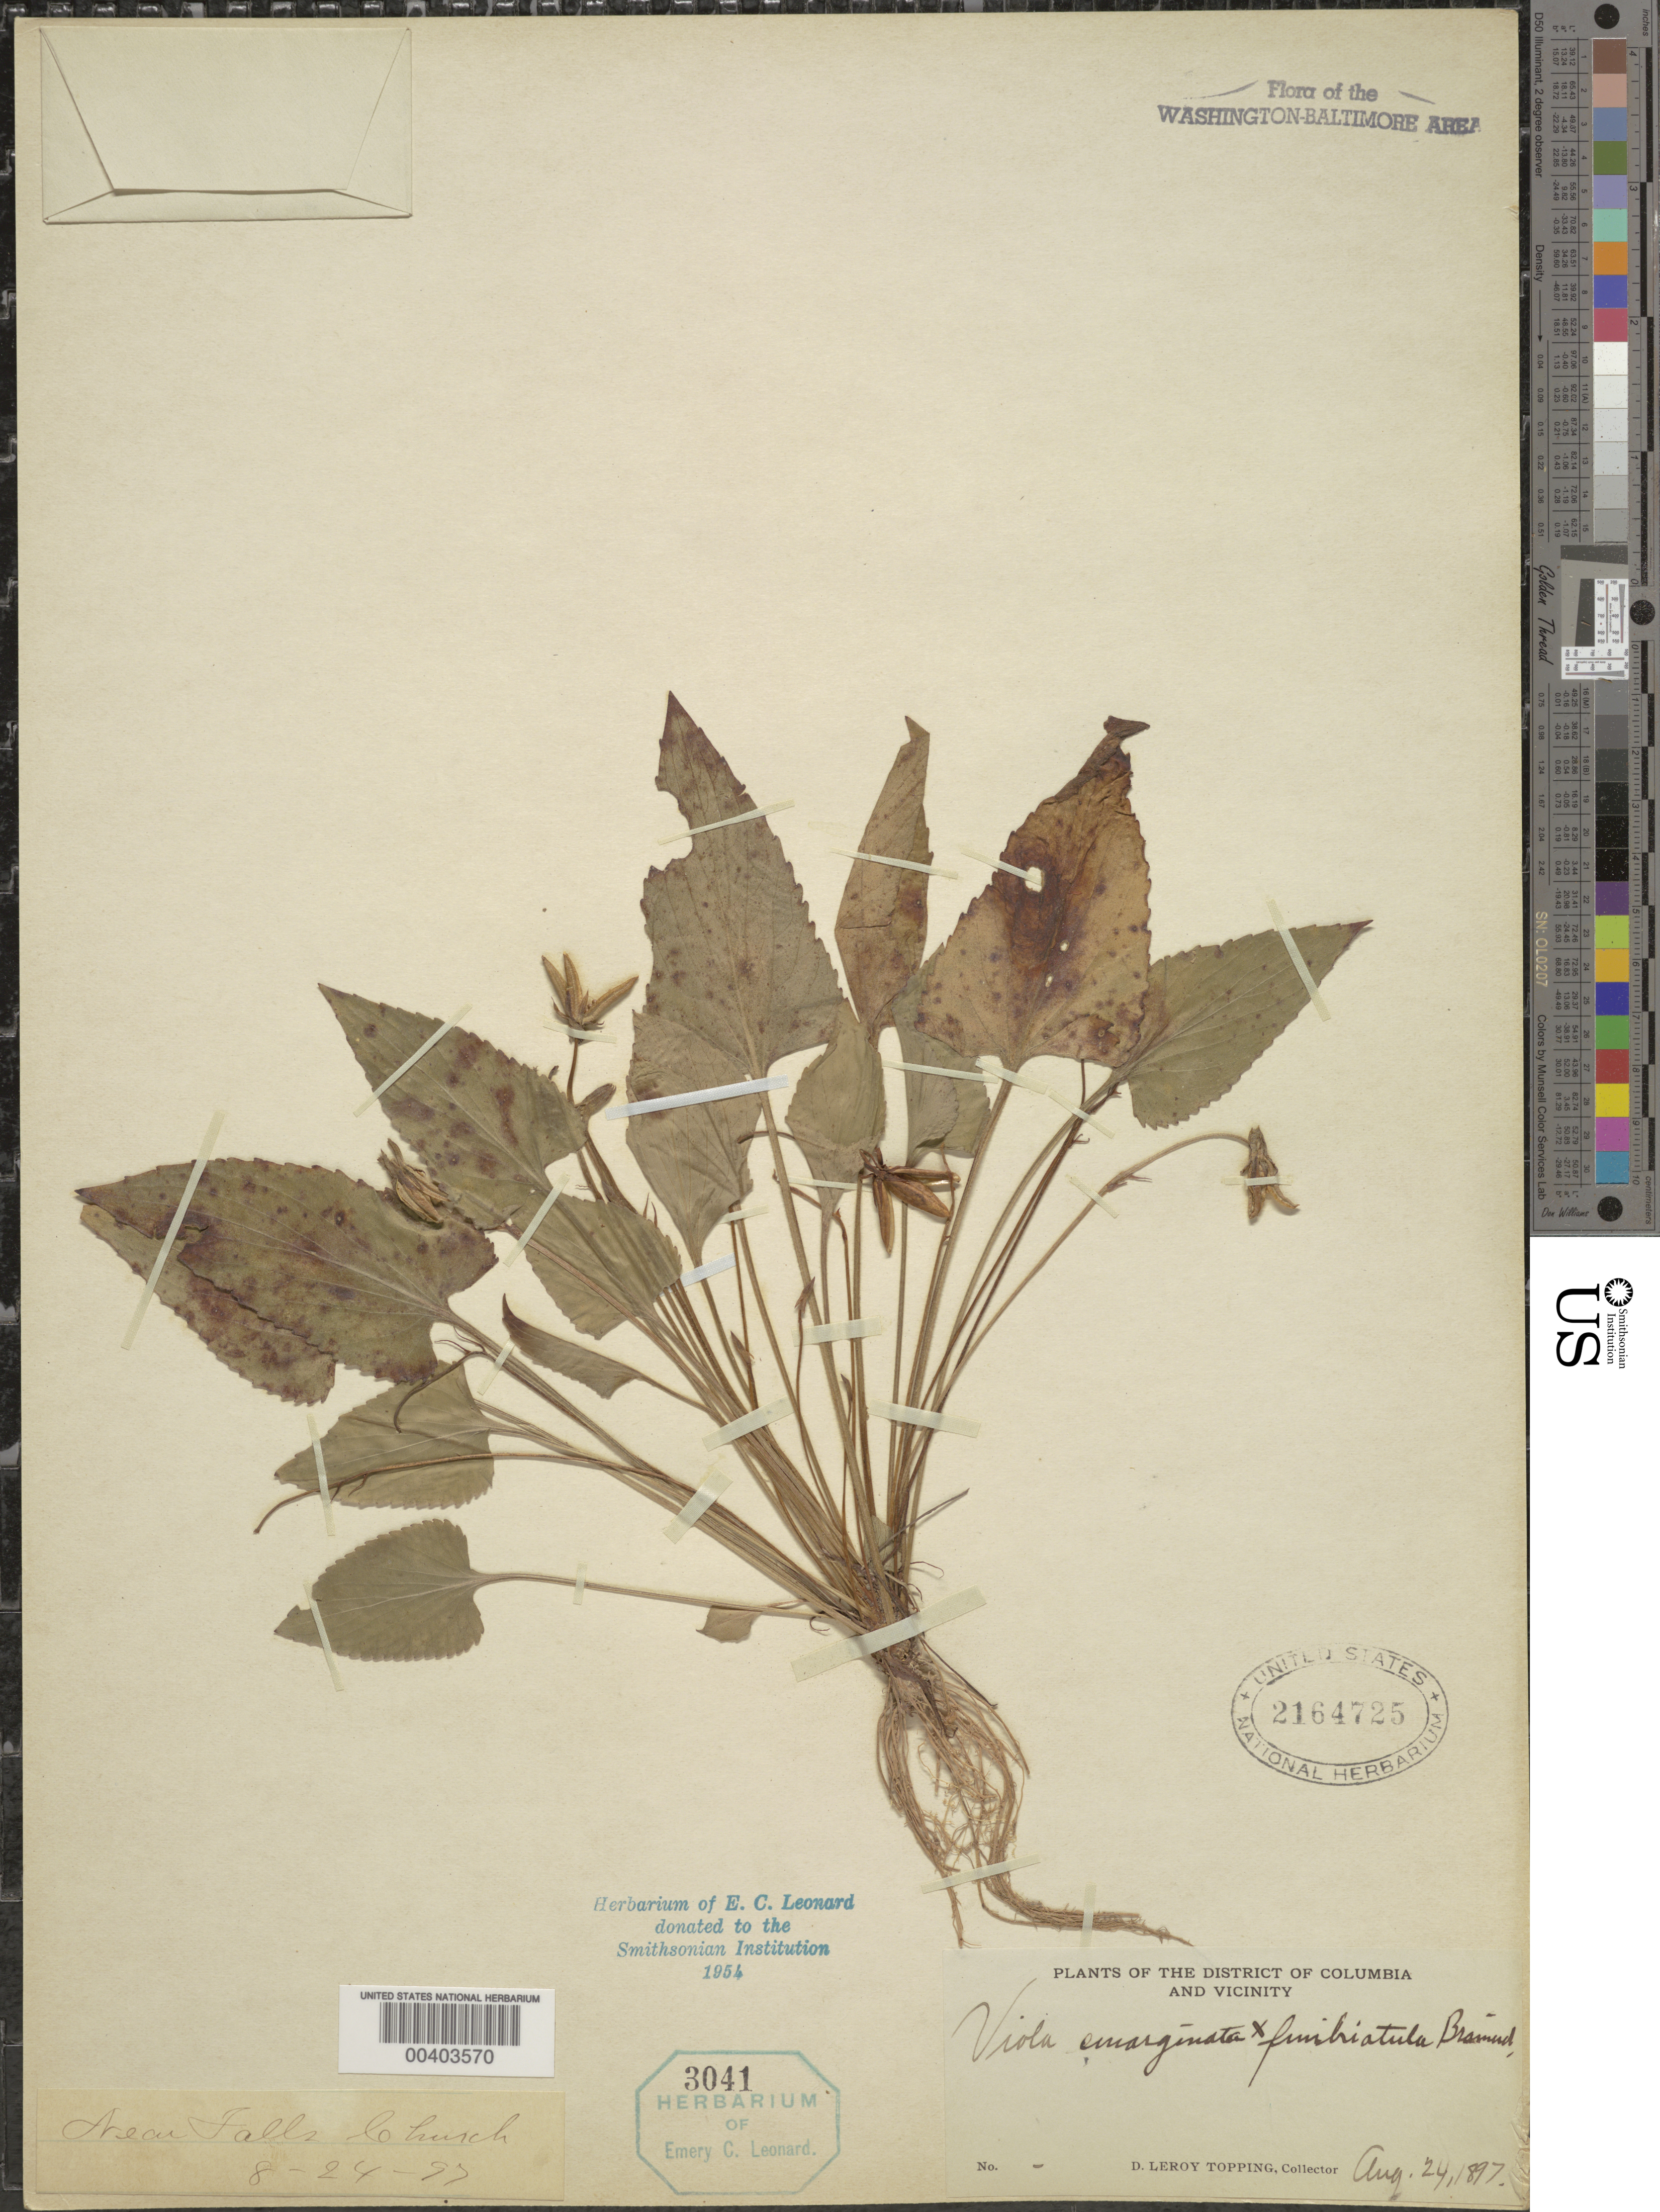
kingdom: Plantae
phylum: Tracheophyta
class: Magnoliopsida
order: Malpighiales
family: Violaceae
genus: Viola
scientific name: Viola sagittata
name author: Aiton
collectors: D. L. Topping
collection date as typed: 24 Aug 1897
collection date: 1897-08-24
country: United States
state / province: Virginia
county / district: City of Falls Church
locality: Falls Church vicinity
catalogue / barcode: US 2164725